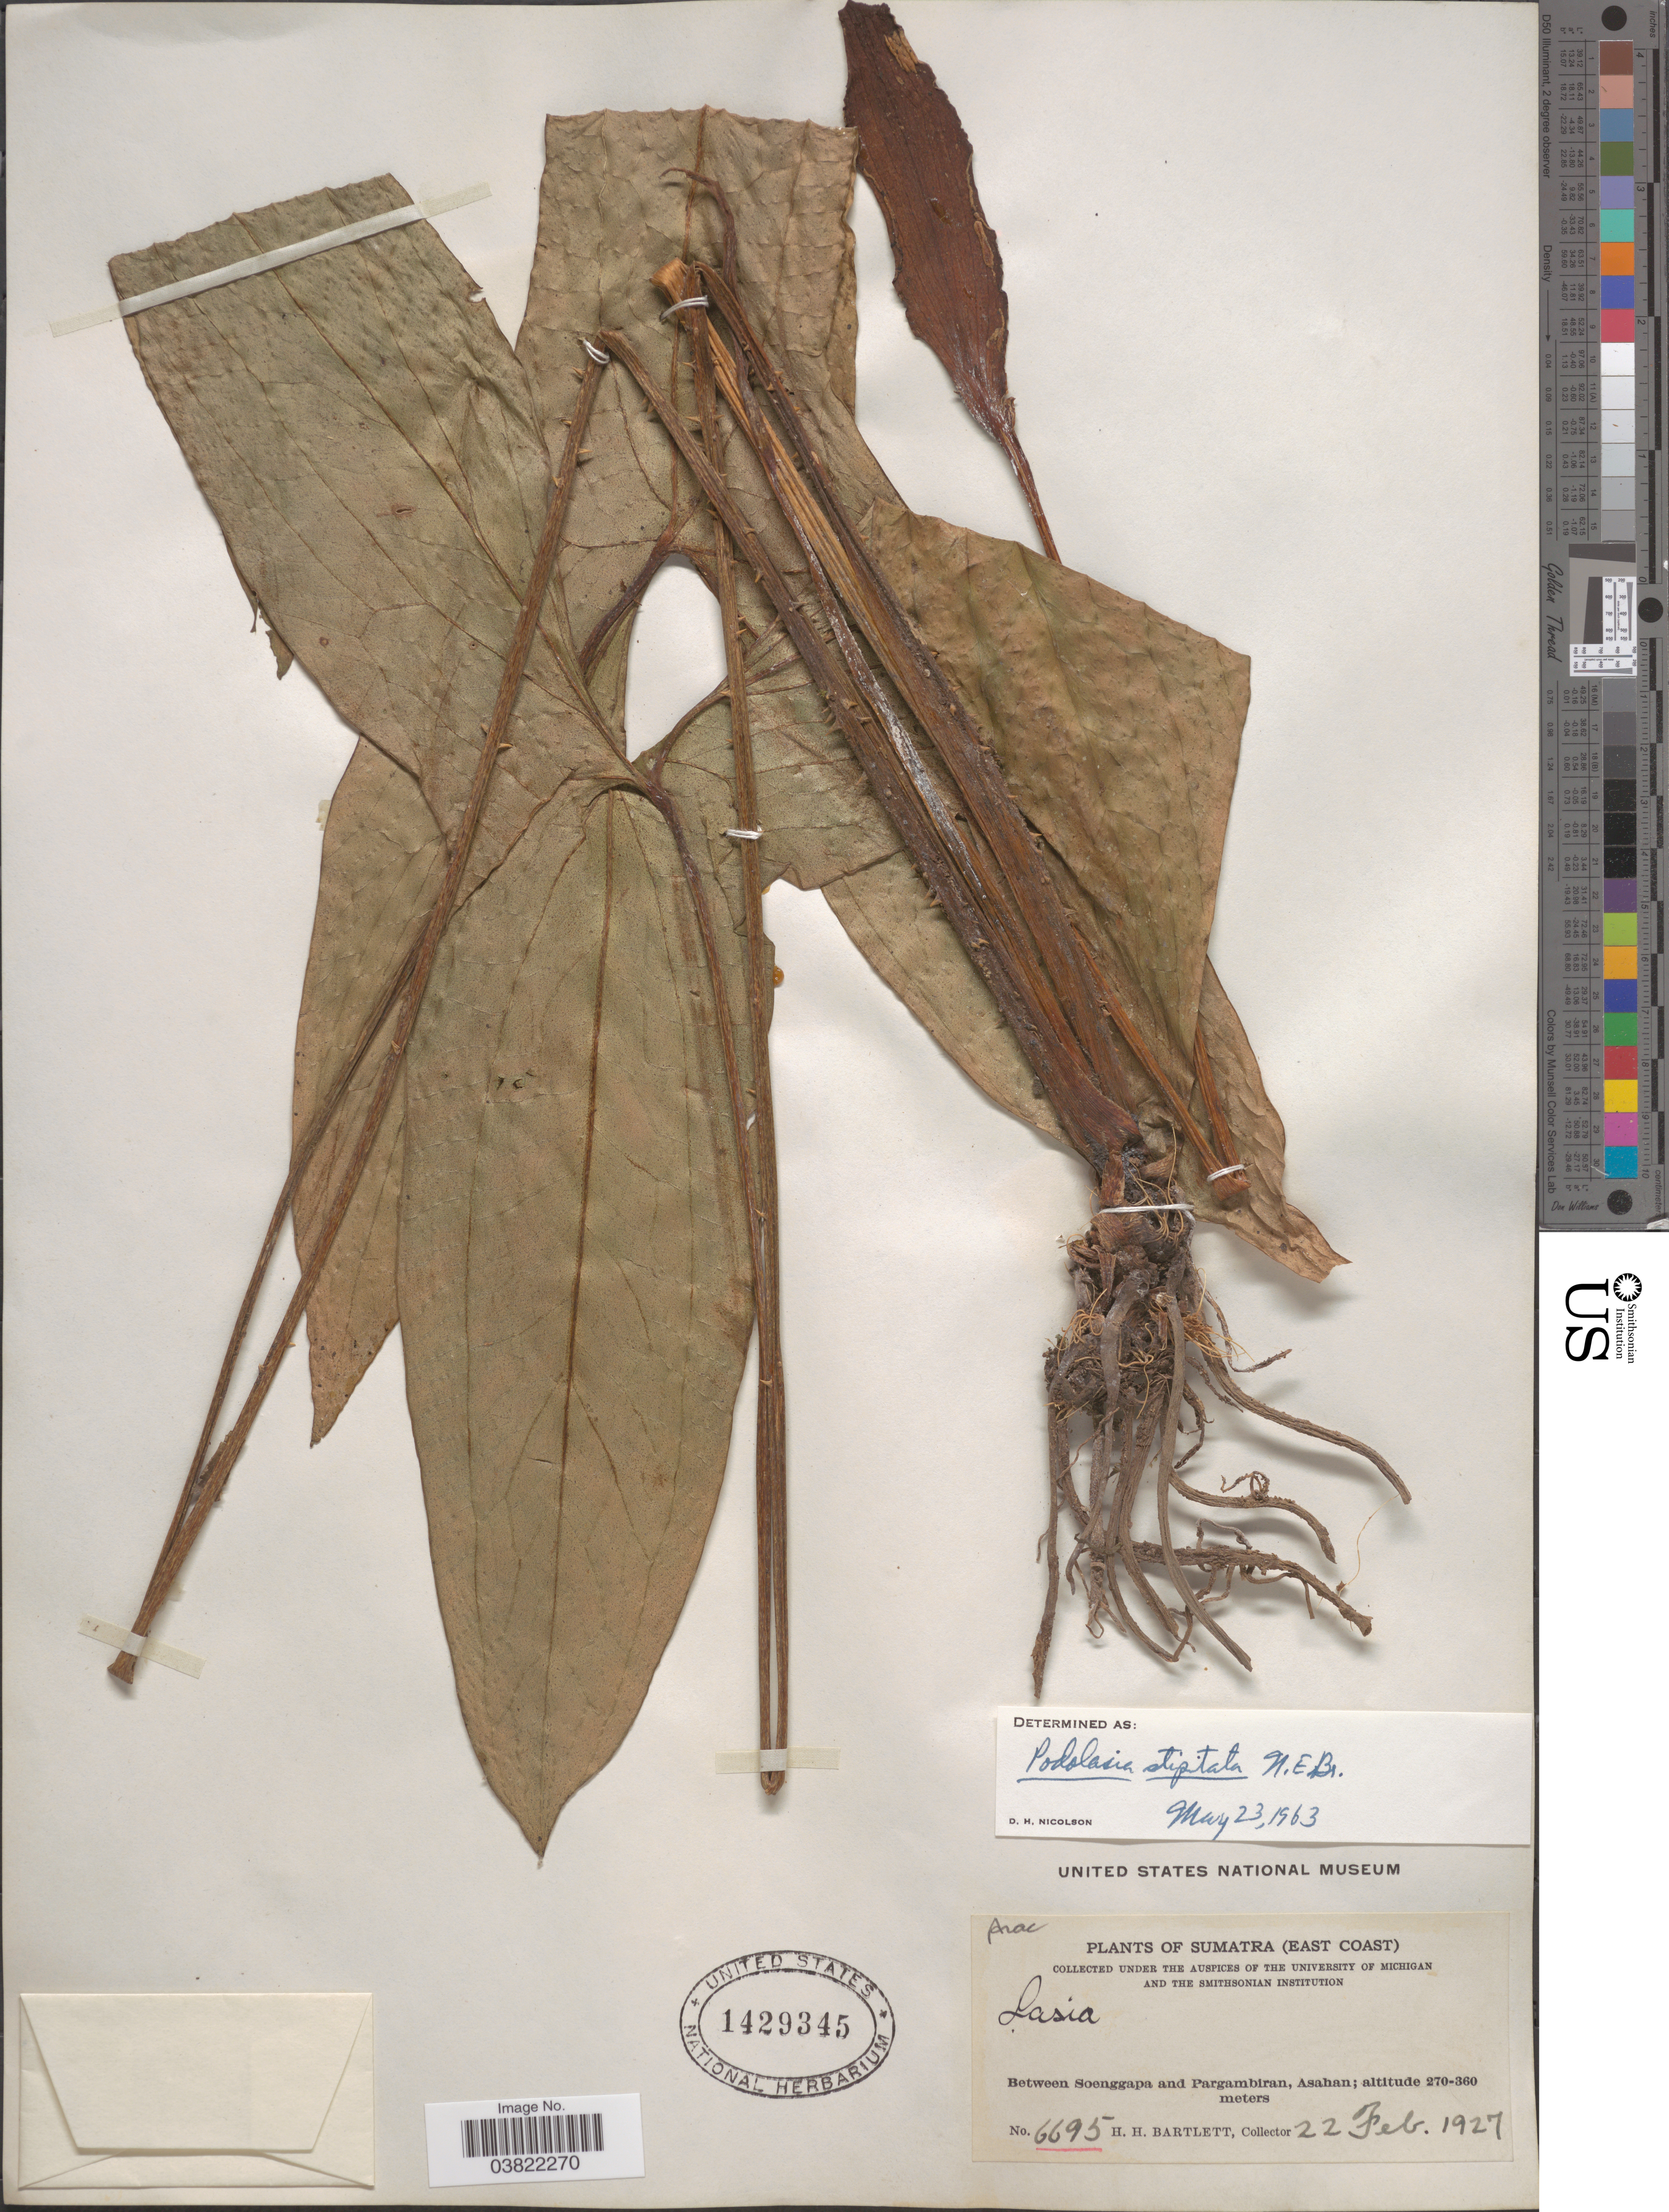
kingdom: Plantae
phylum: Tracheophyta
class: Liliopsida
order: Alismatales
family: Araceae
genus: Podolasia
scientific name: Podolasia stipitata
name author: N.E. Br.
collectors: H. H. Bartlett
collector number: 6695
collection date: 1927-02-22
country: Indonesia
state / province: Sumatra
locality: (East Coast). Between Soenggapa and Pargambiran, Asahan.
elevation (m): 270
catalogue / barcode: US 1429345